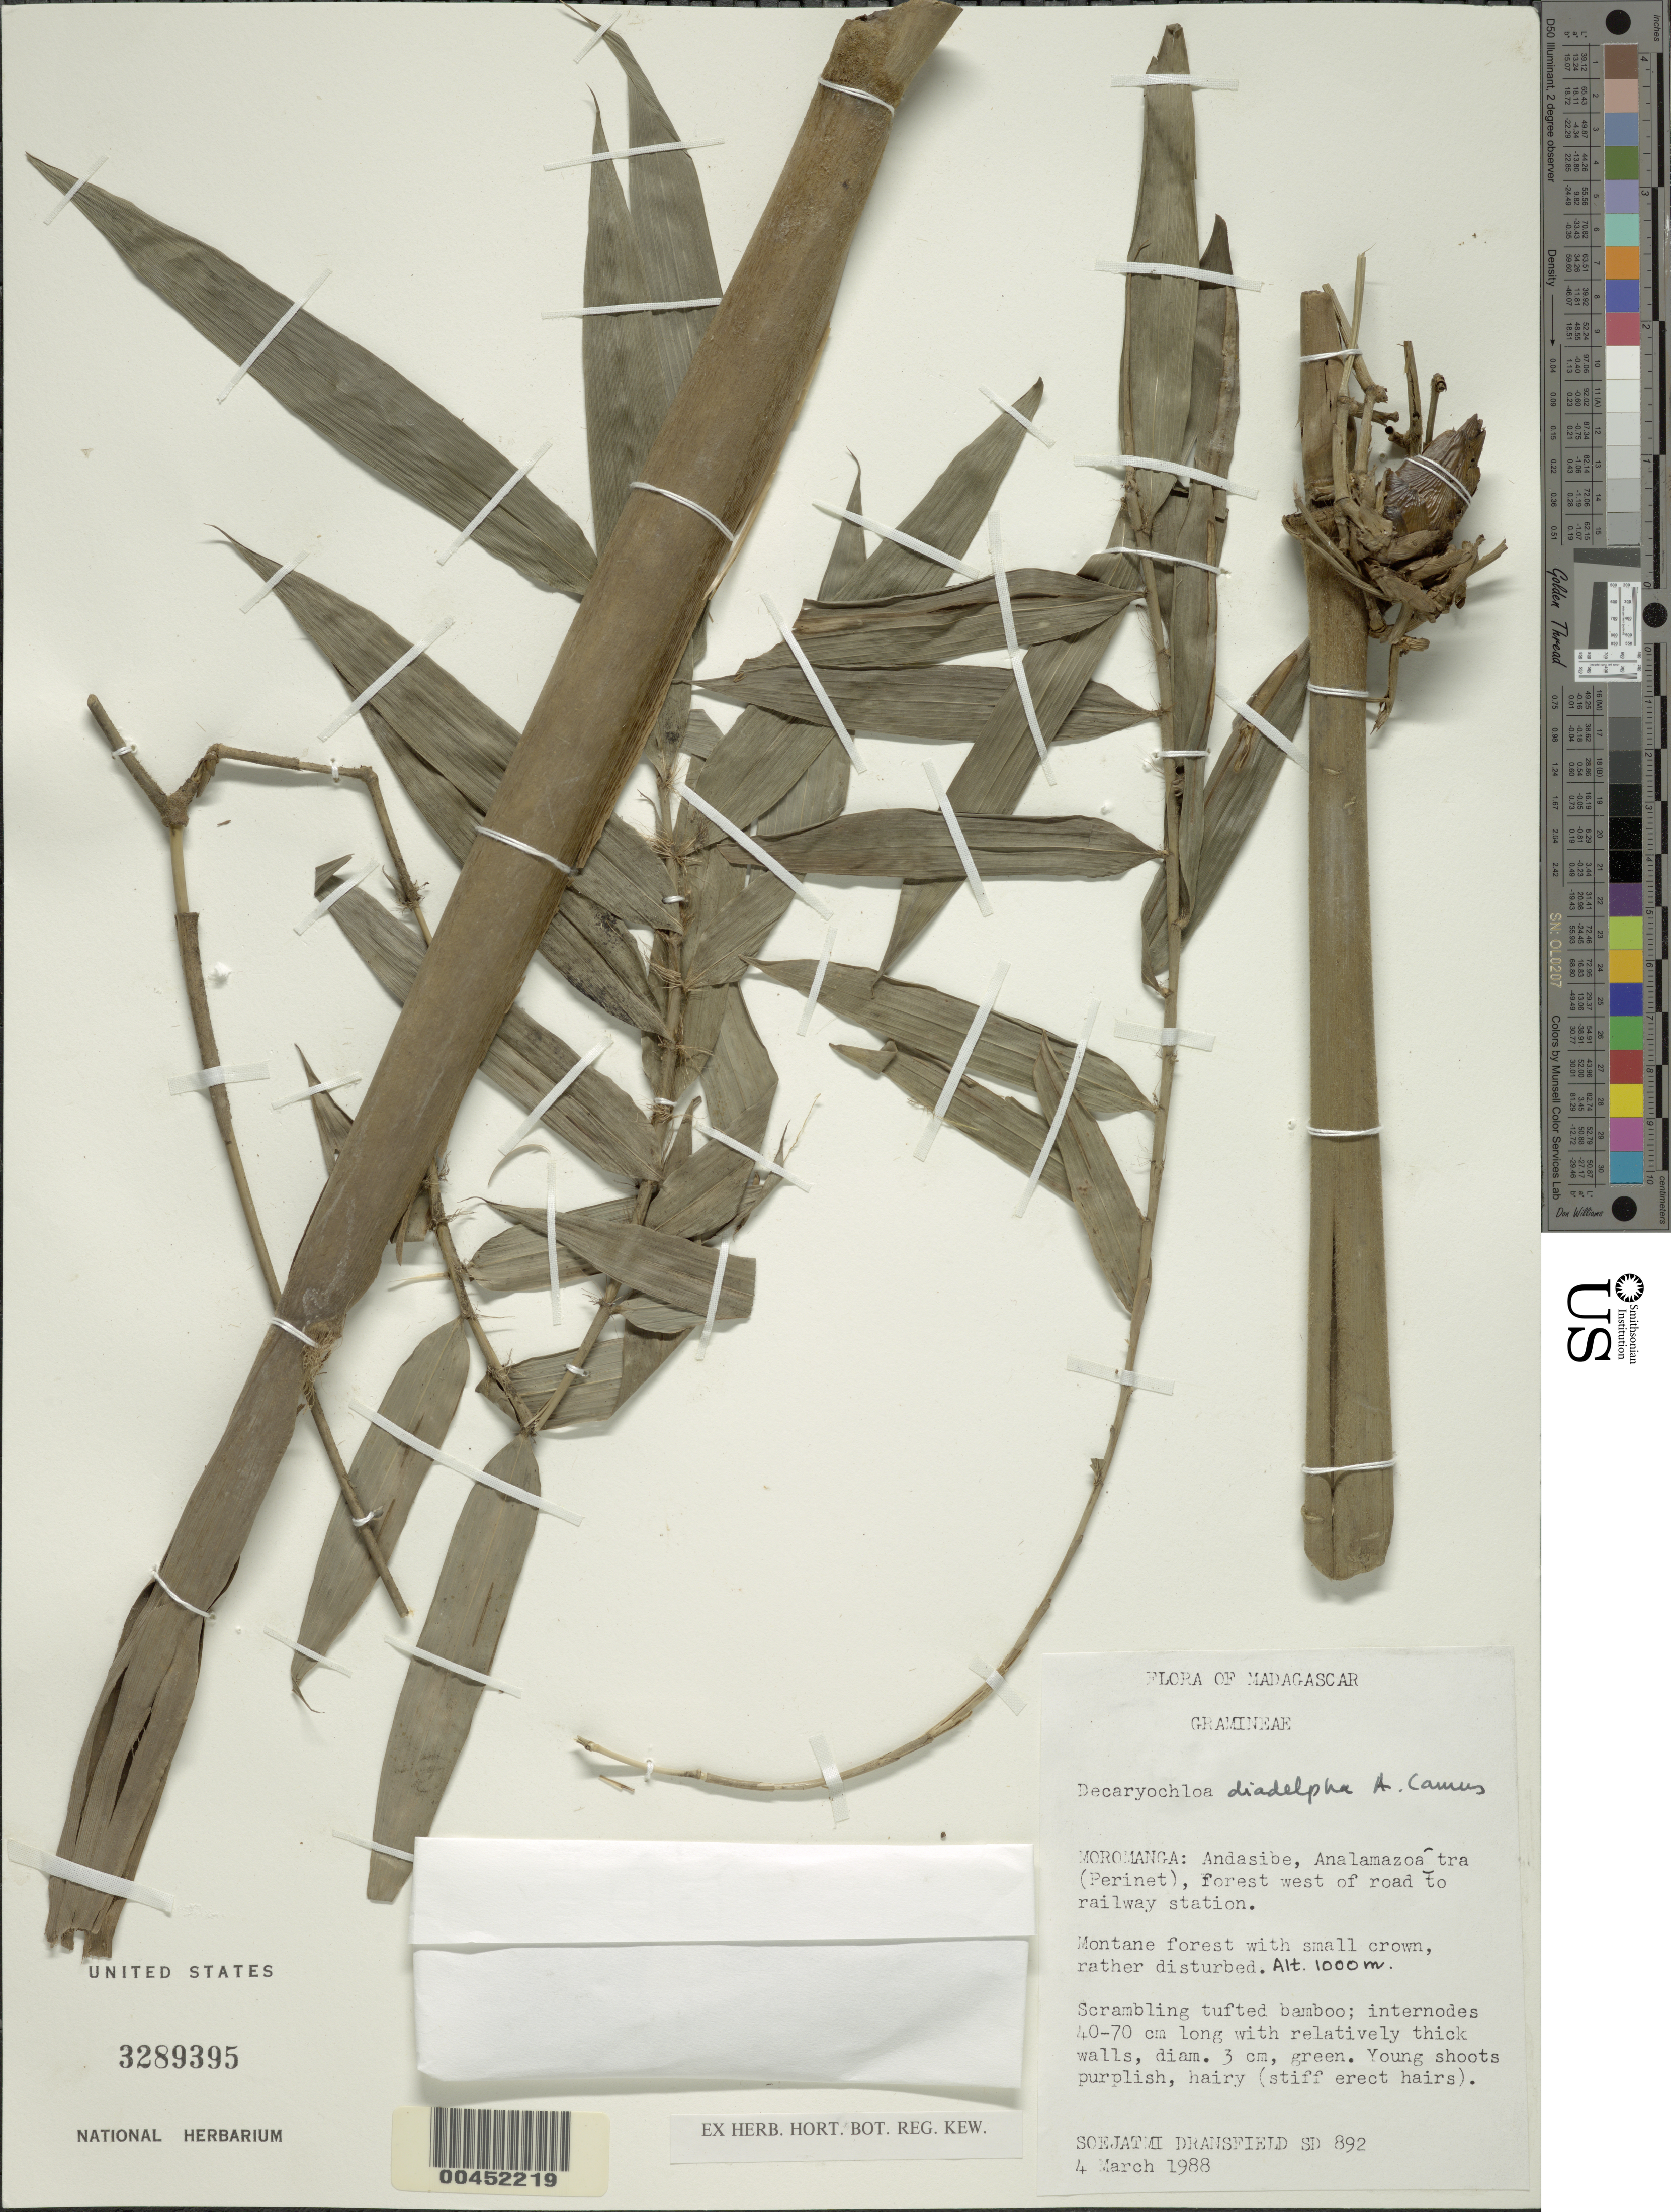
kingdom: Plantae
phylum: Tracheophyta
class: Liliopsida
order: Poales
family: Poaceae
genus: Decaryochloa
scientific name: Decaryochloa diadelpha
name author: A. Camus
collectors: S. Dransfield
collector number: Sd892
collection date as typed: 04 Mar 1988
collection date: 1988-03-04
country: Madagascar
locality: Moromanga, andasibe, analamazoatra (perinet)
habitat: Montane forest with small crown, rather disturbed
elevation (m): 1000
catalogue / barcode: US 3289395